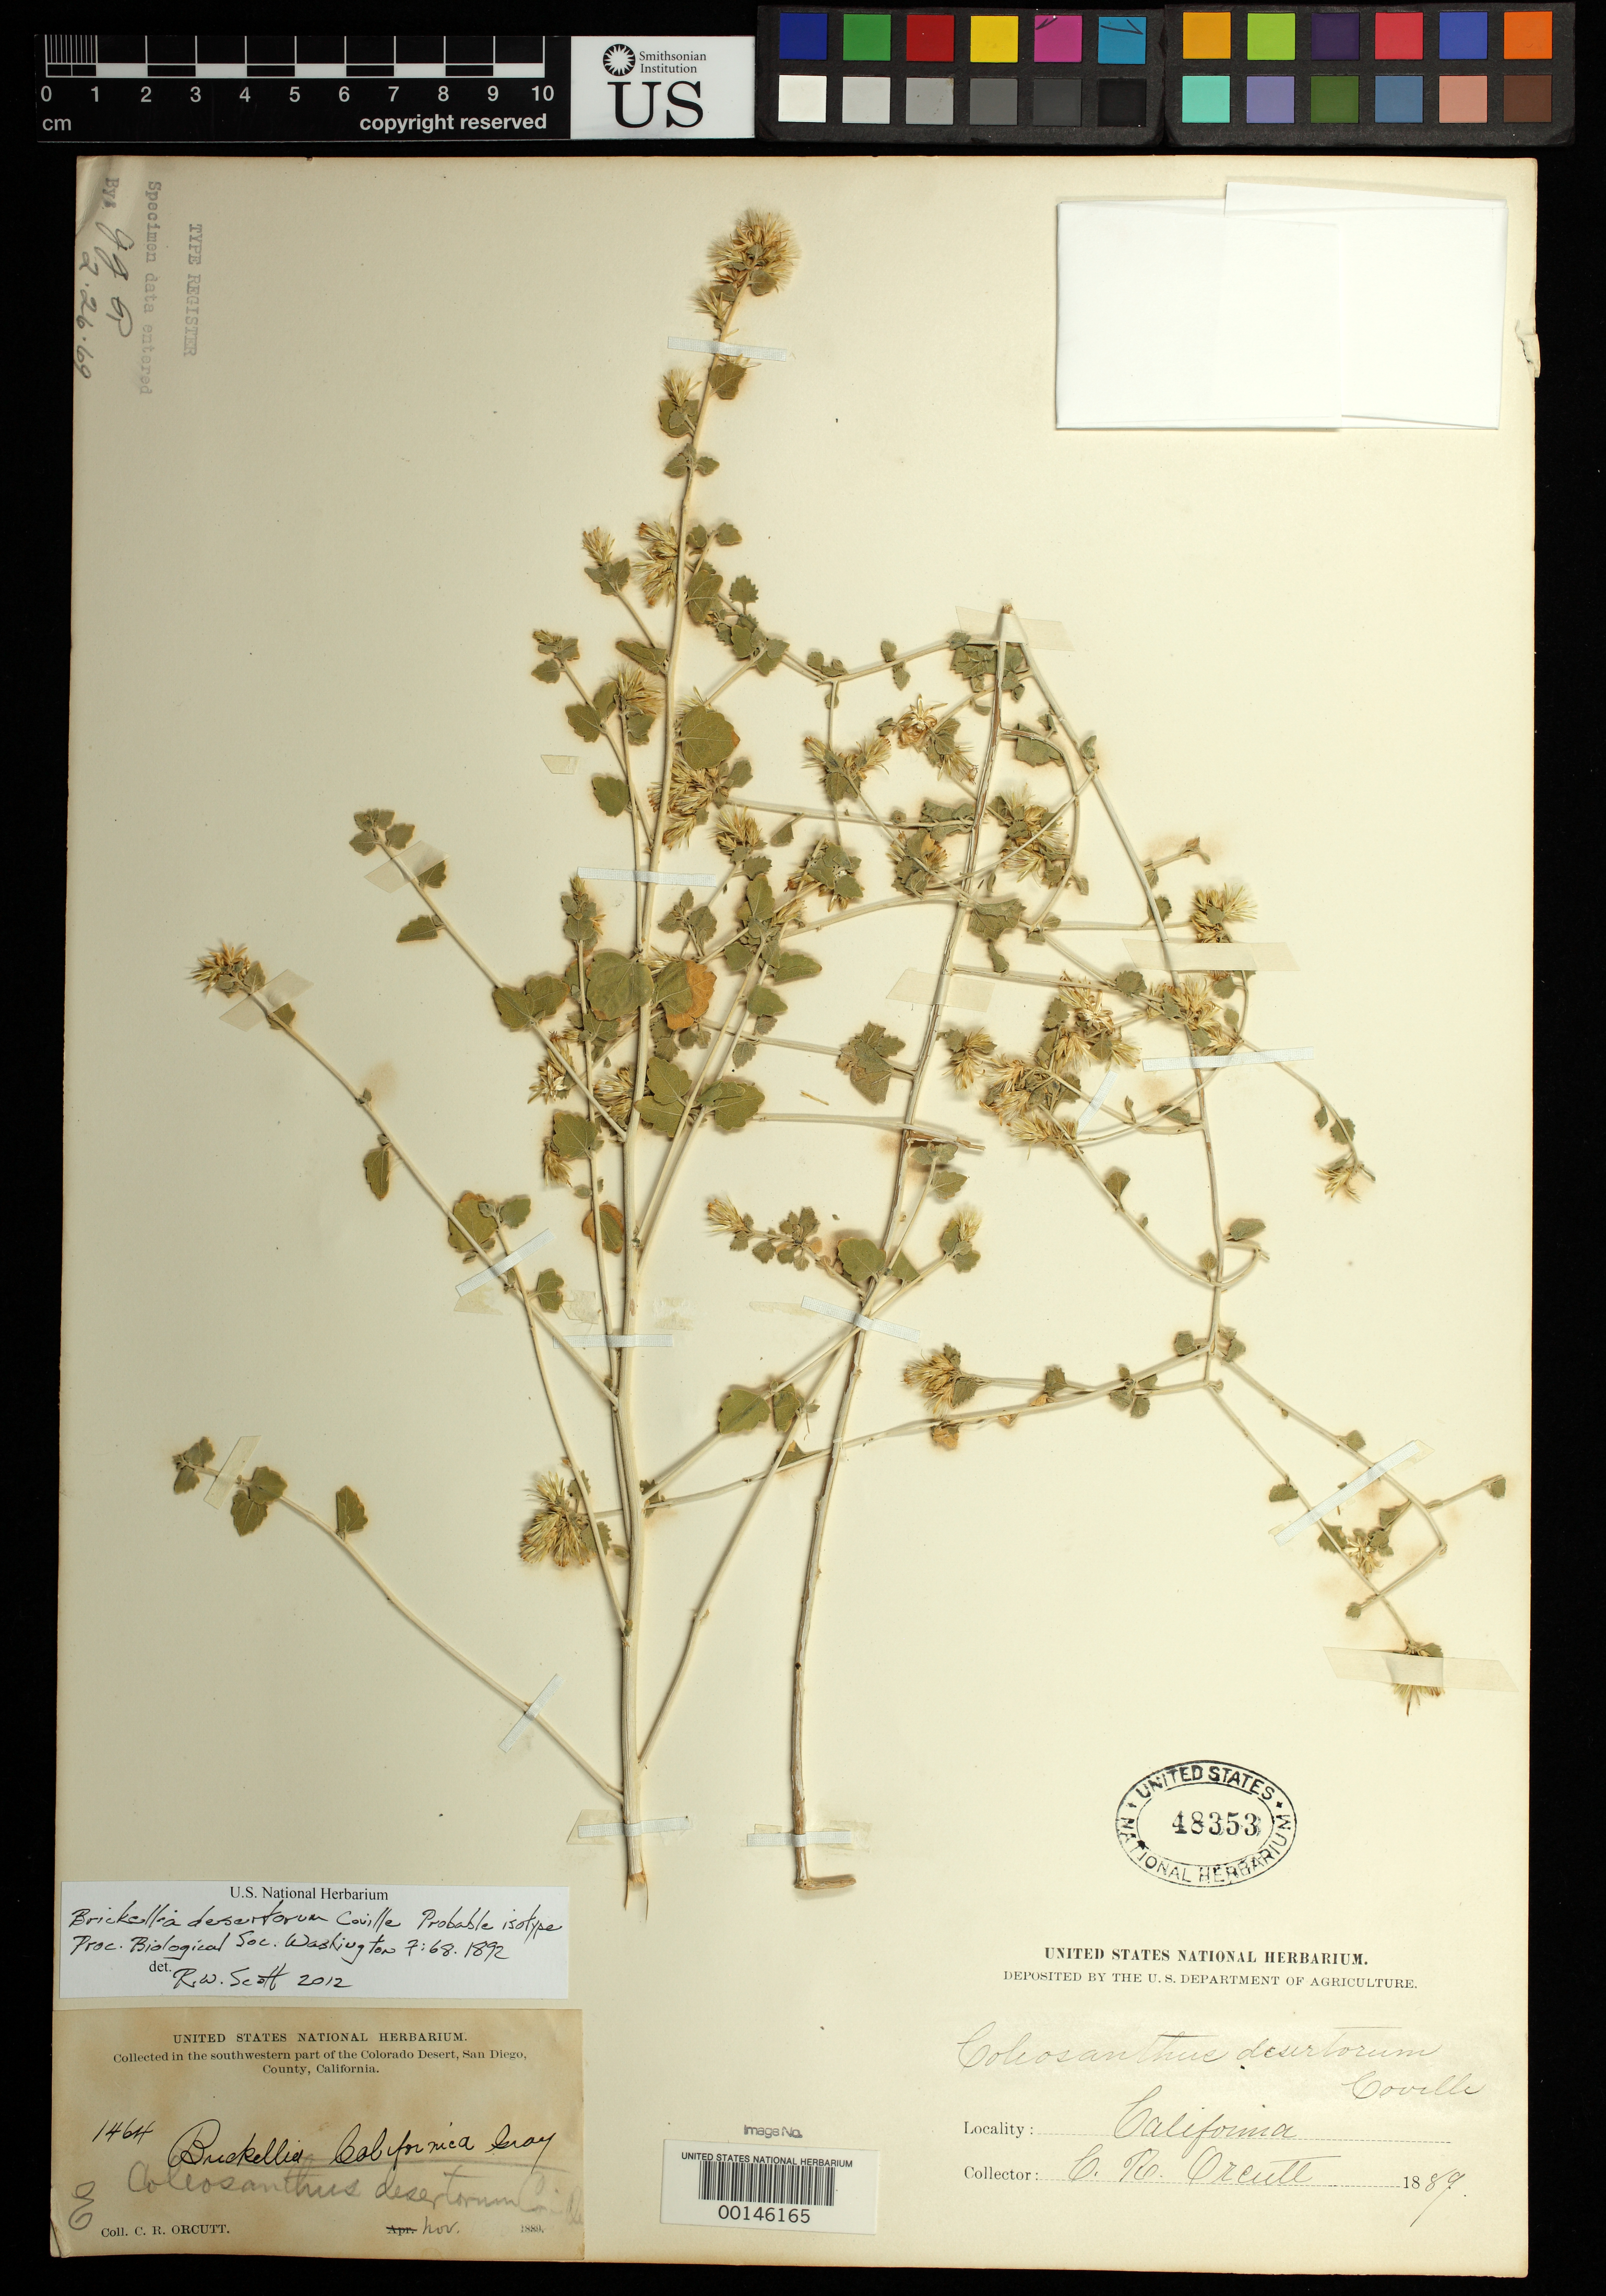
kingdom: Plantae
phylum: Tracheophyta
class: Magnoliopsida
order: Asterales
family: Asteraceae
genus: Brickellia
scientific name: Brickellia desertorum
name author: Coville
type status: Isotype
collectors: C. R. Orcutt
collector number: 1464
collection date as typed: Nov 1889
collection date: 1889-11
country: United States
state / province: California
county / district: San Diego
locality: SW Colorado Desert.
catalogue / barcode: US 48353